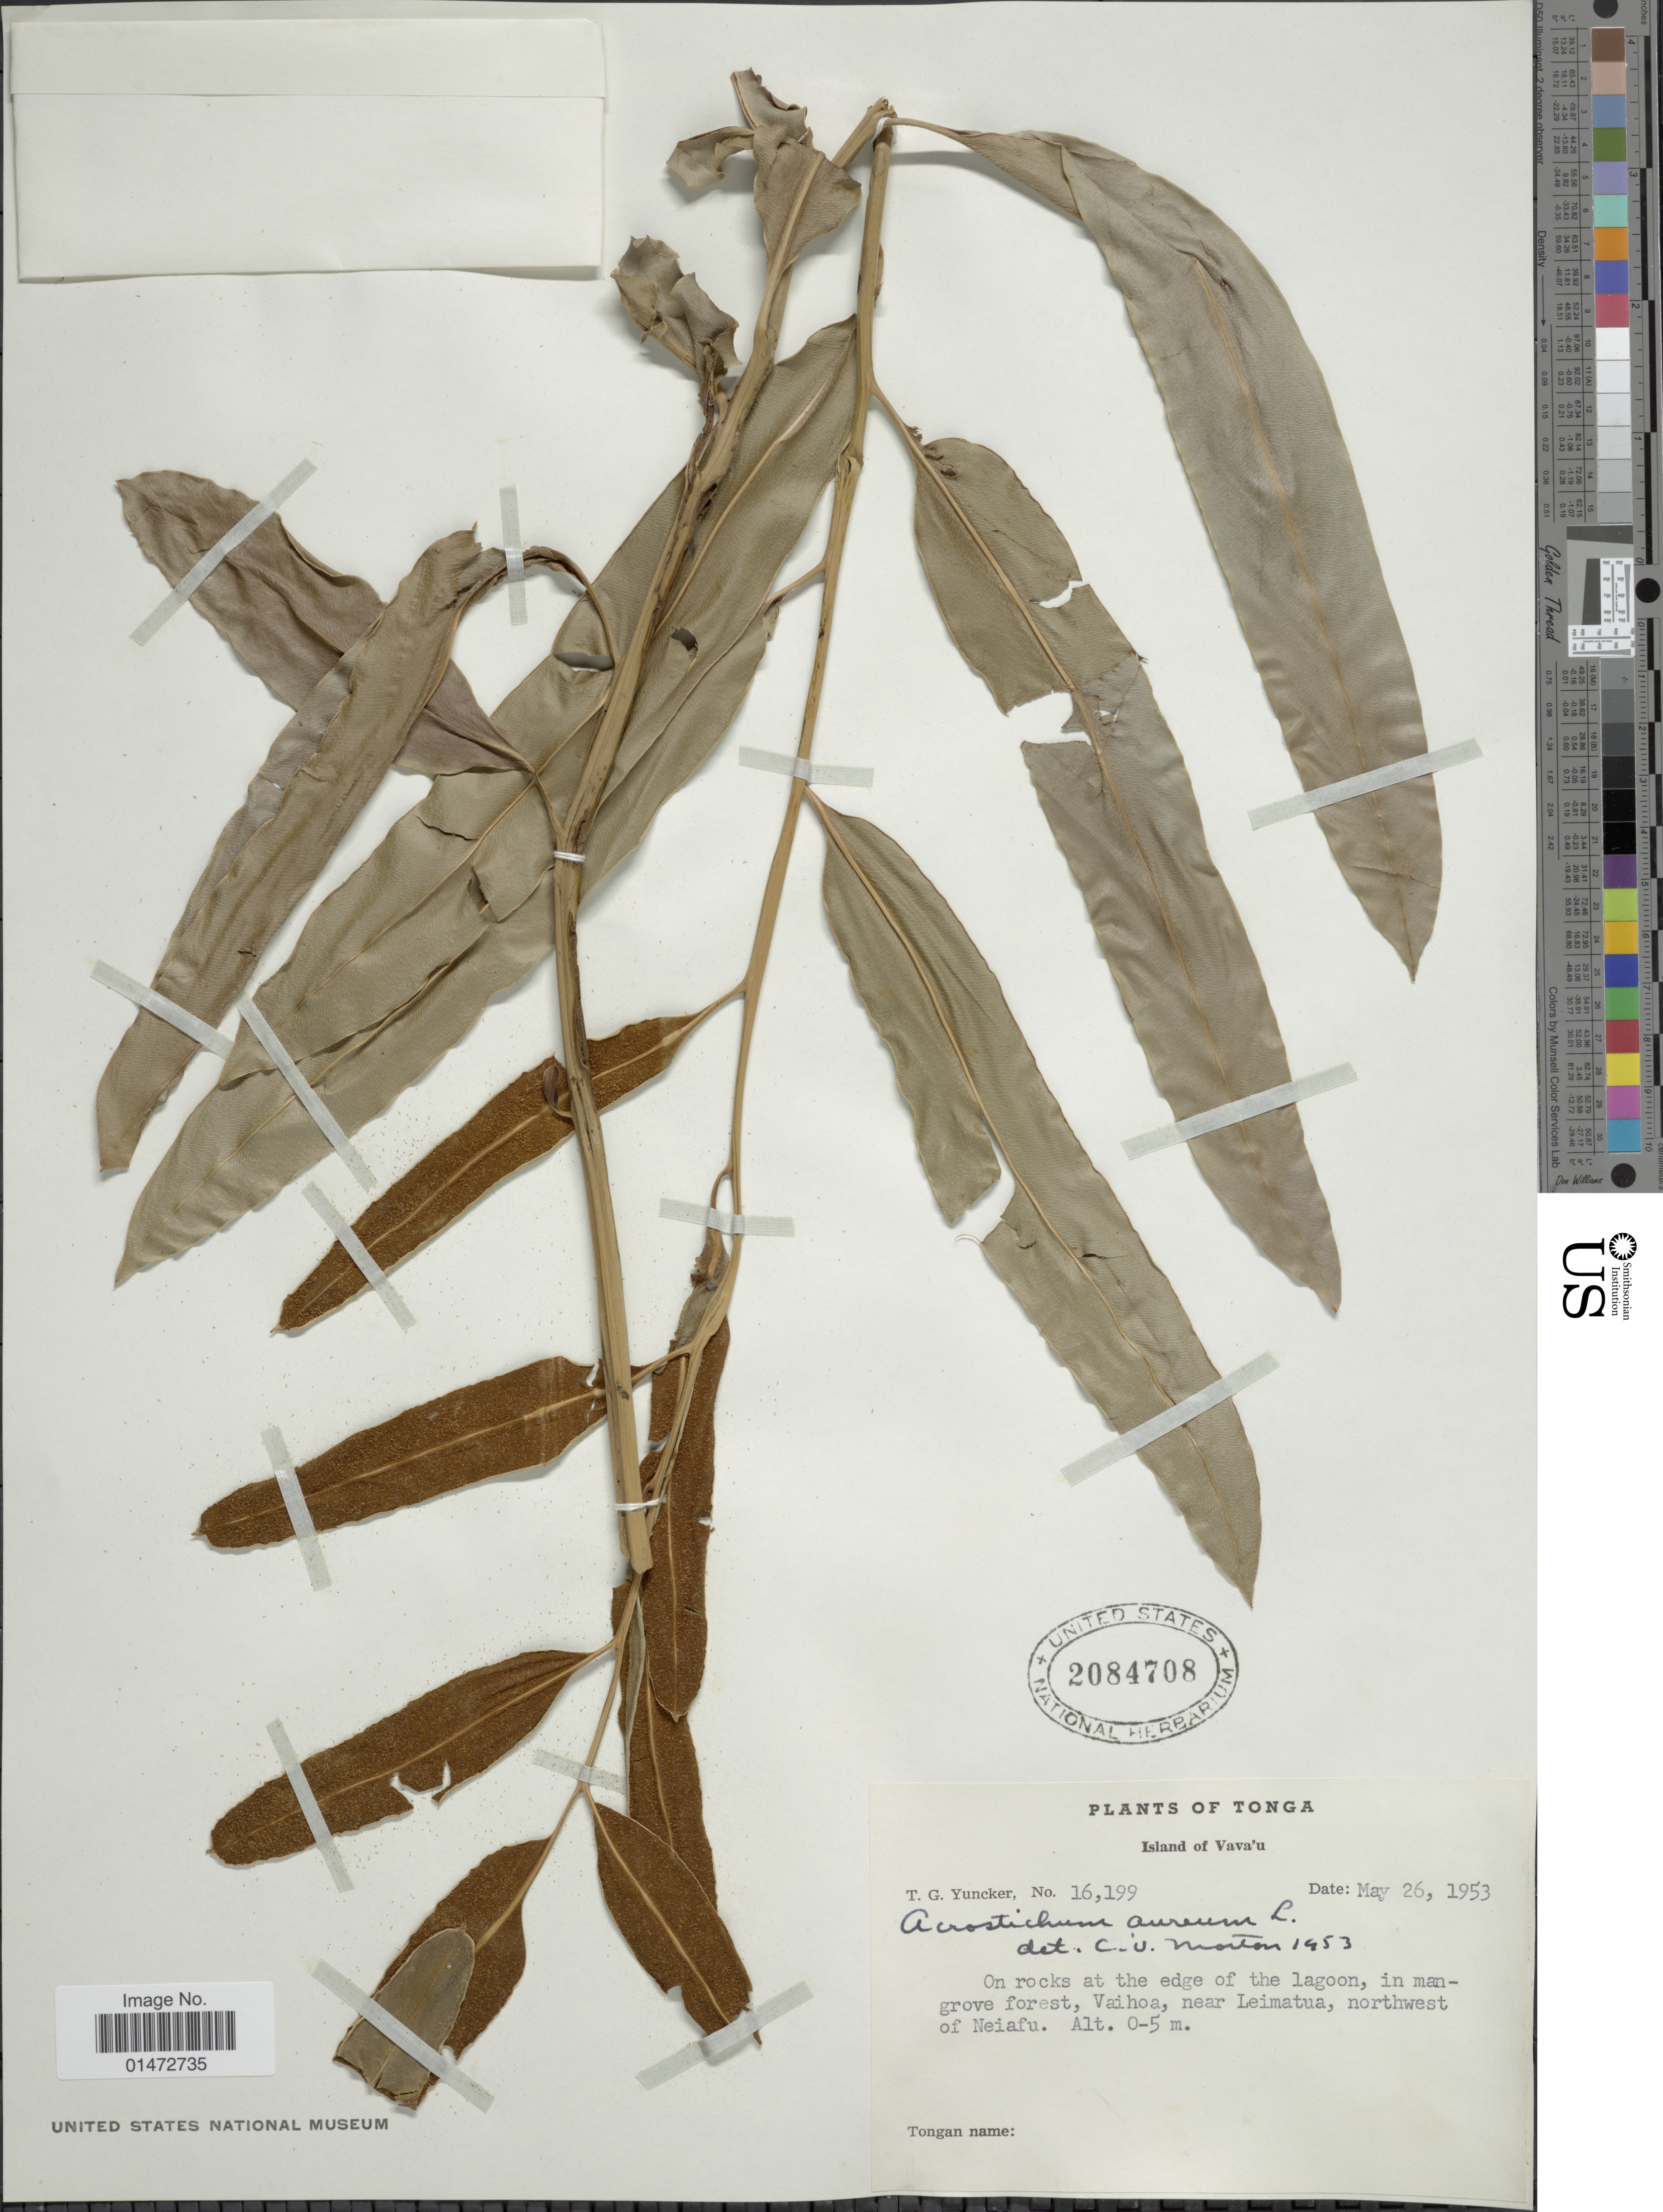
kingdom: Plantae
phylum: Tracheophyta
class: Polypodiopsida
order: Polypodiales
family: Pteridaceae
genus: Acrostichum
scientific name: Acrostichum aureum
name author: L.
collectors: T. G. Yuncker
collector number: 16199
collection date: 1953-05-26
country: Tonga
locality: Island of Vava'u. On rocks at the edge of the lagoon, in mangrove forest, Vaihoa, near Leimatua, northwest of Neiafu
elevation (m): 0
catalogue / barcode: US 2084708